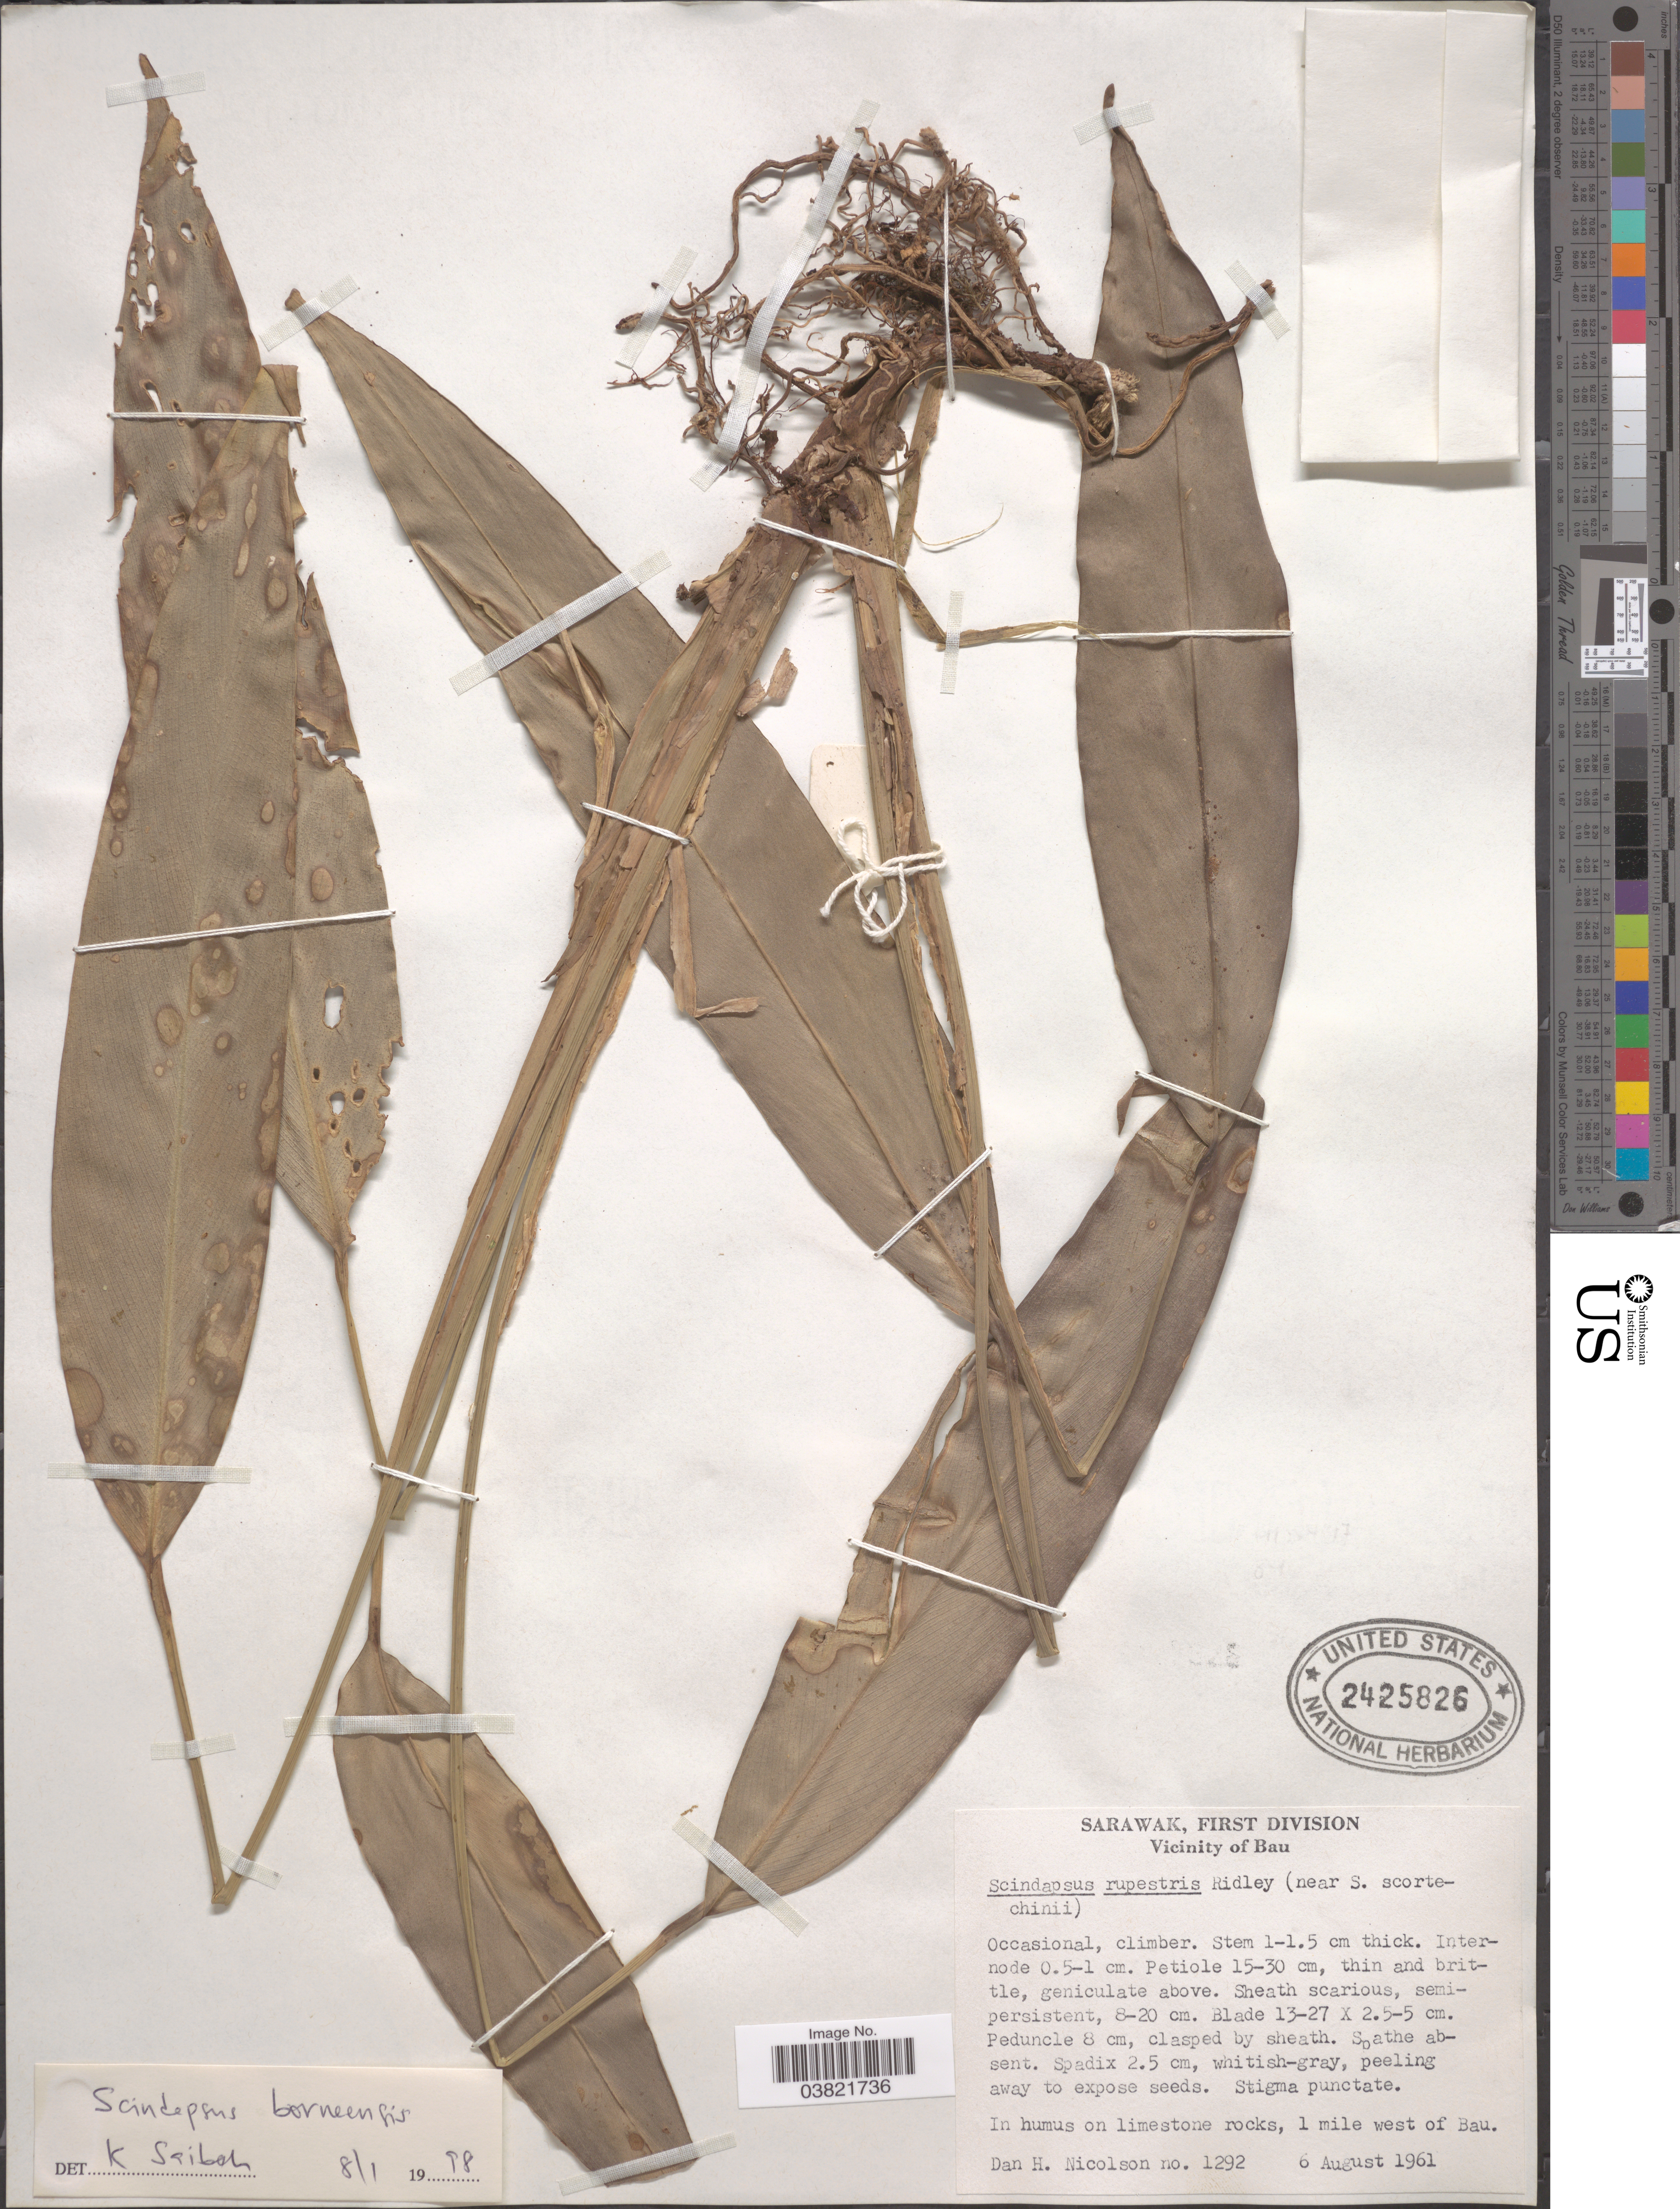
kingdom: Plantae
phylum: Tracheophyta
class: Liliopsida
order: Alismatales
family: Araceae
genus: Scindapsus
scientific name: Scindapsus borneensis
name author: Engl. & K. Krause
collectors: D. H. Nicolson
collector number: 1292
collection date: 1961-08-06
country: Malaysia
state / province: Sarawak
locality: First Division, Vicinity of Bau. In humus on limestone rocks, 1 mile west of Bau.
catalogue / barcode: US 2425826